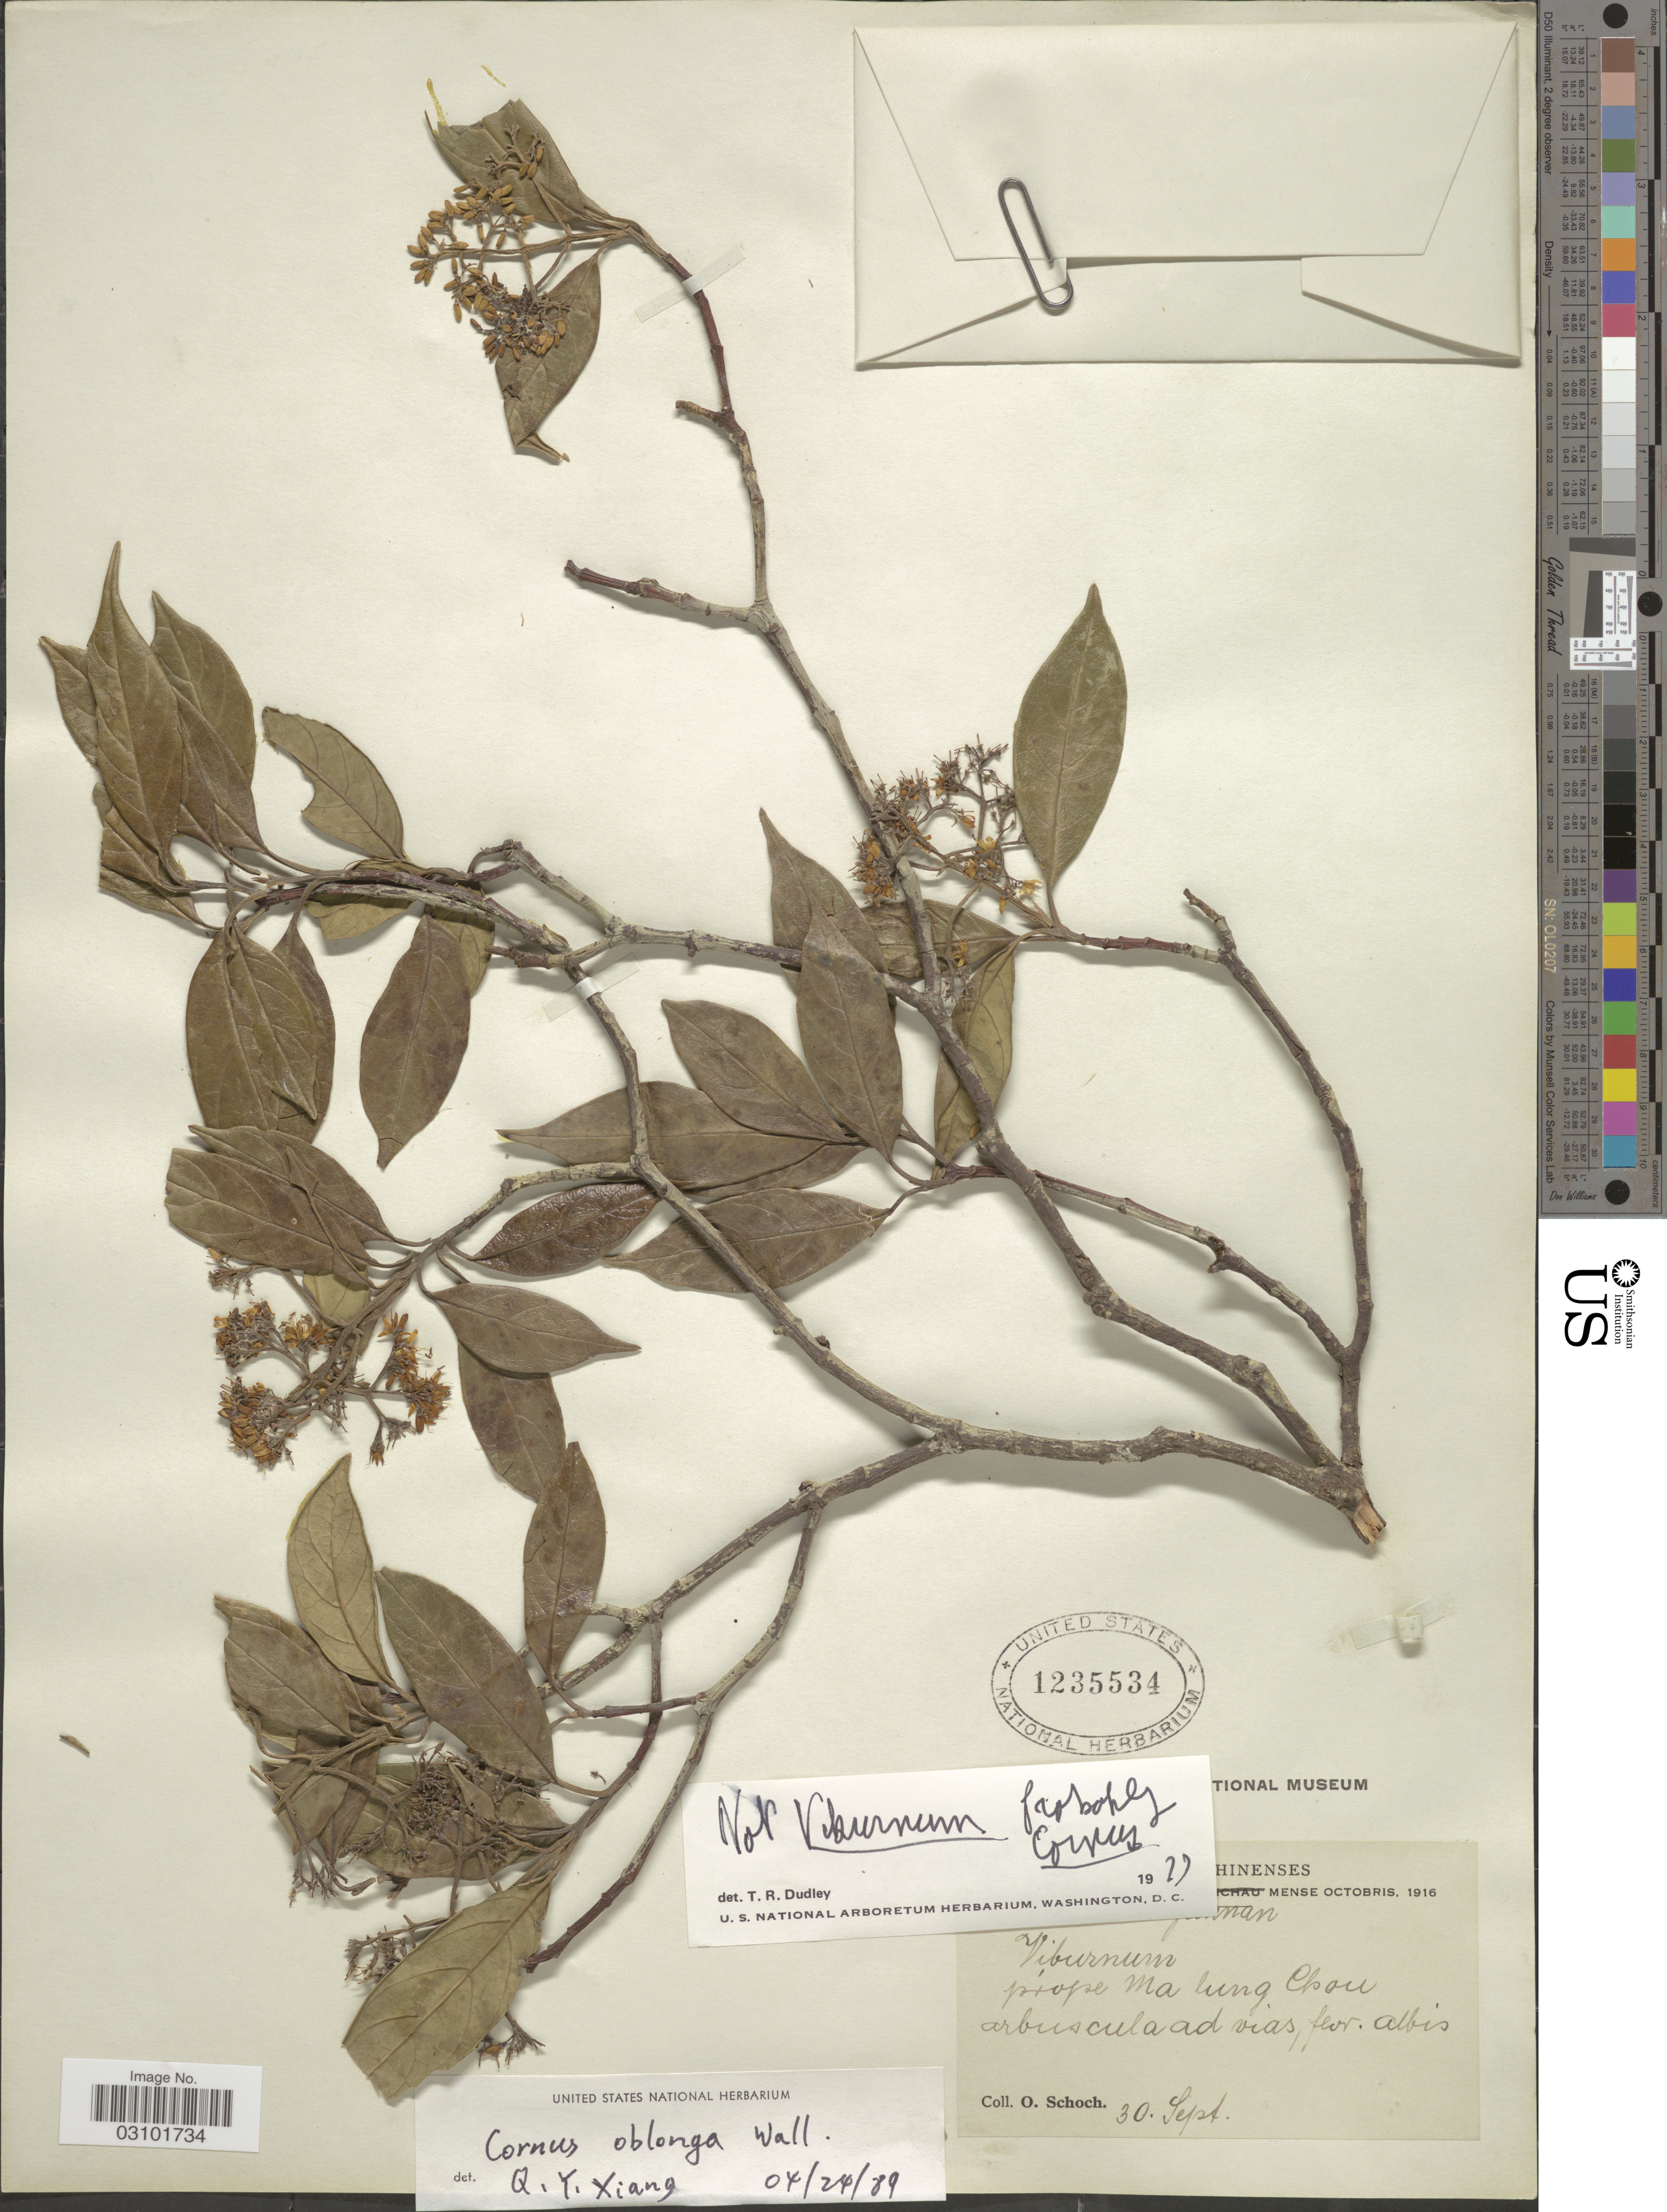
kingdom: Plantae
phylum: Tracheophyta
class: Magnoliopsida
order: Cornales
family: Cornaceae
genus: Cornus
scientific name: Cornus oblonga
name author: Wall.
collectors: O. Schoch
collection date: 1916-09-30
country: China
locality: [illegible text]hinenses. [illegible text]nan. Prope Ma lung Chan.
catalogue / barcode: US 1235534